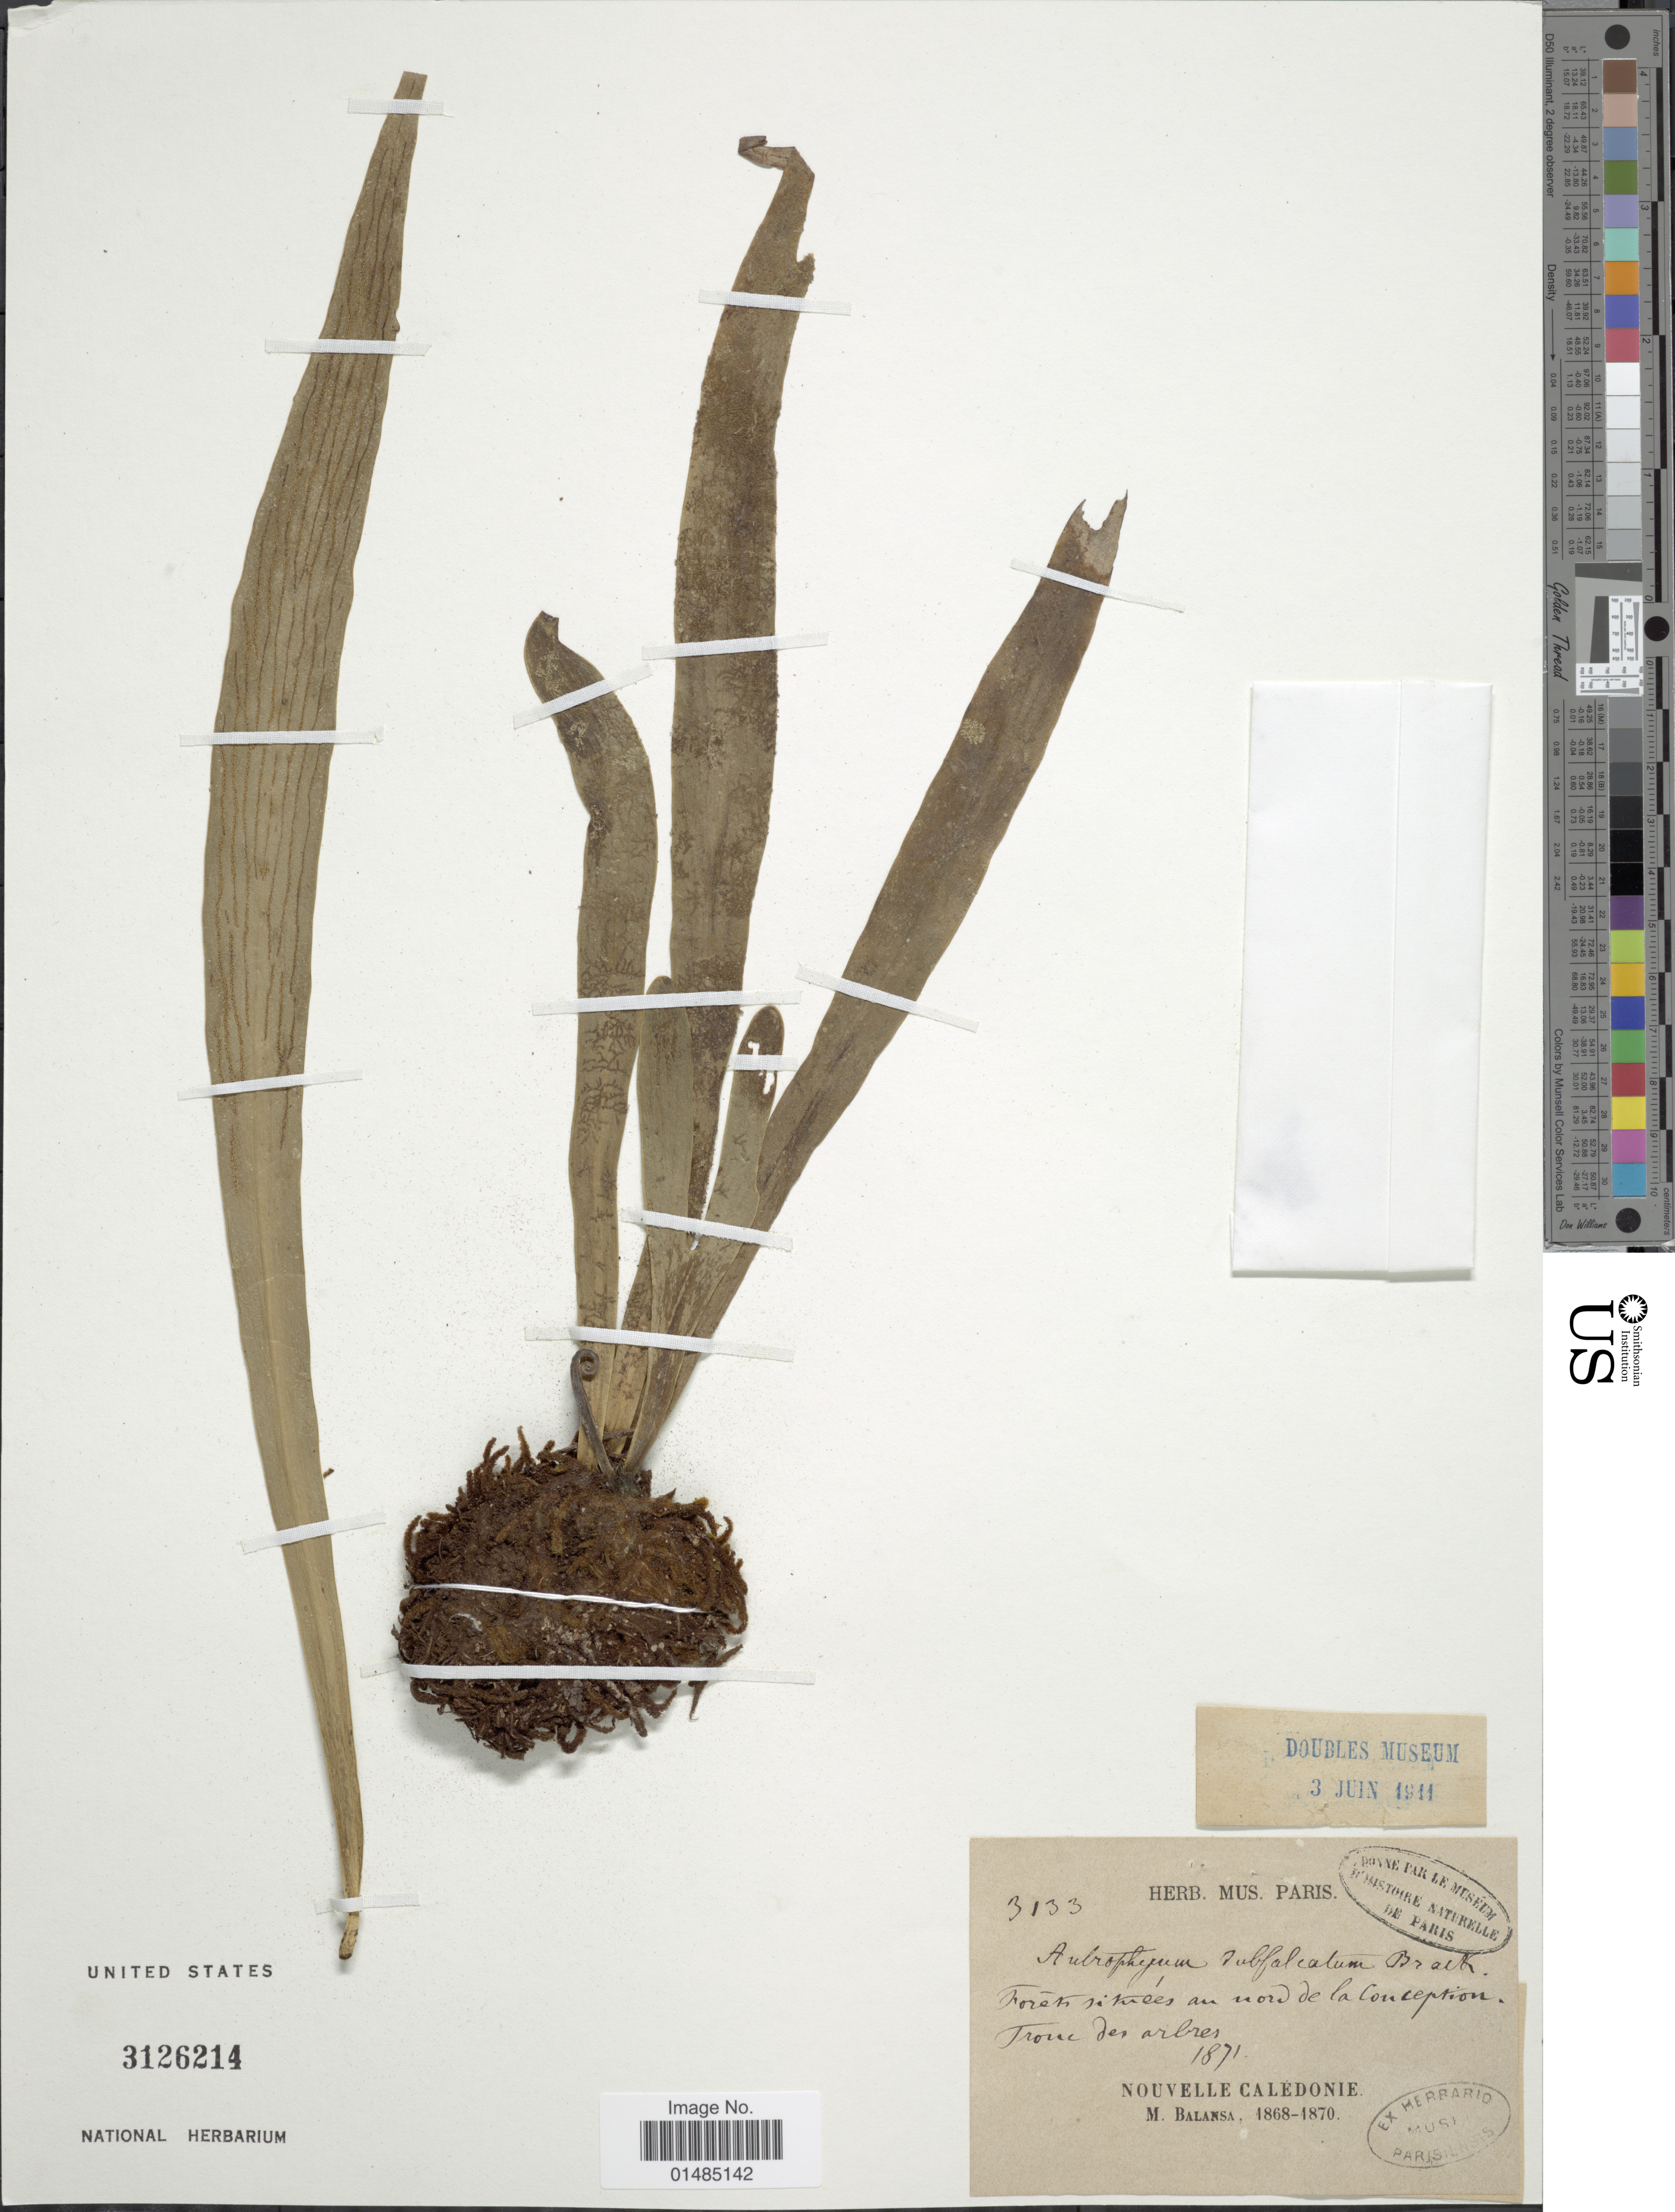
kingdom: Plantae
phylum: Tracheophyta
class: Polypodiopsida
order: Polypodiales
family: Pteridaceae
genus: Antrophyum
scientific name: Antrophyum subfalcatum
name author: Brack. in Wilkes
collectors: B. Balansa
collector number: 3133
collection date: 1871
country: New Caledonia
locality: Forets situes au nord de la Conception. Franc des Arbres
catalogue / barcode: US 3126214